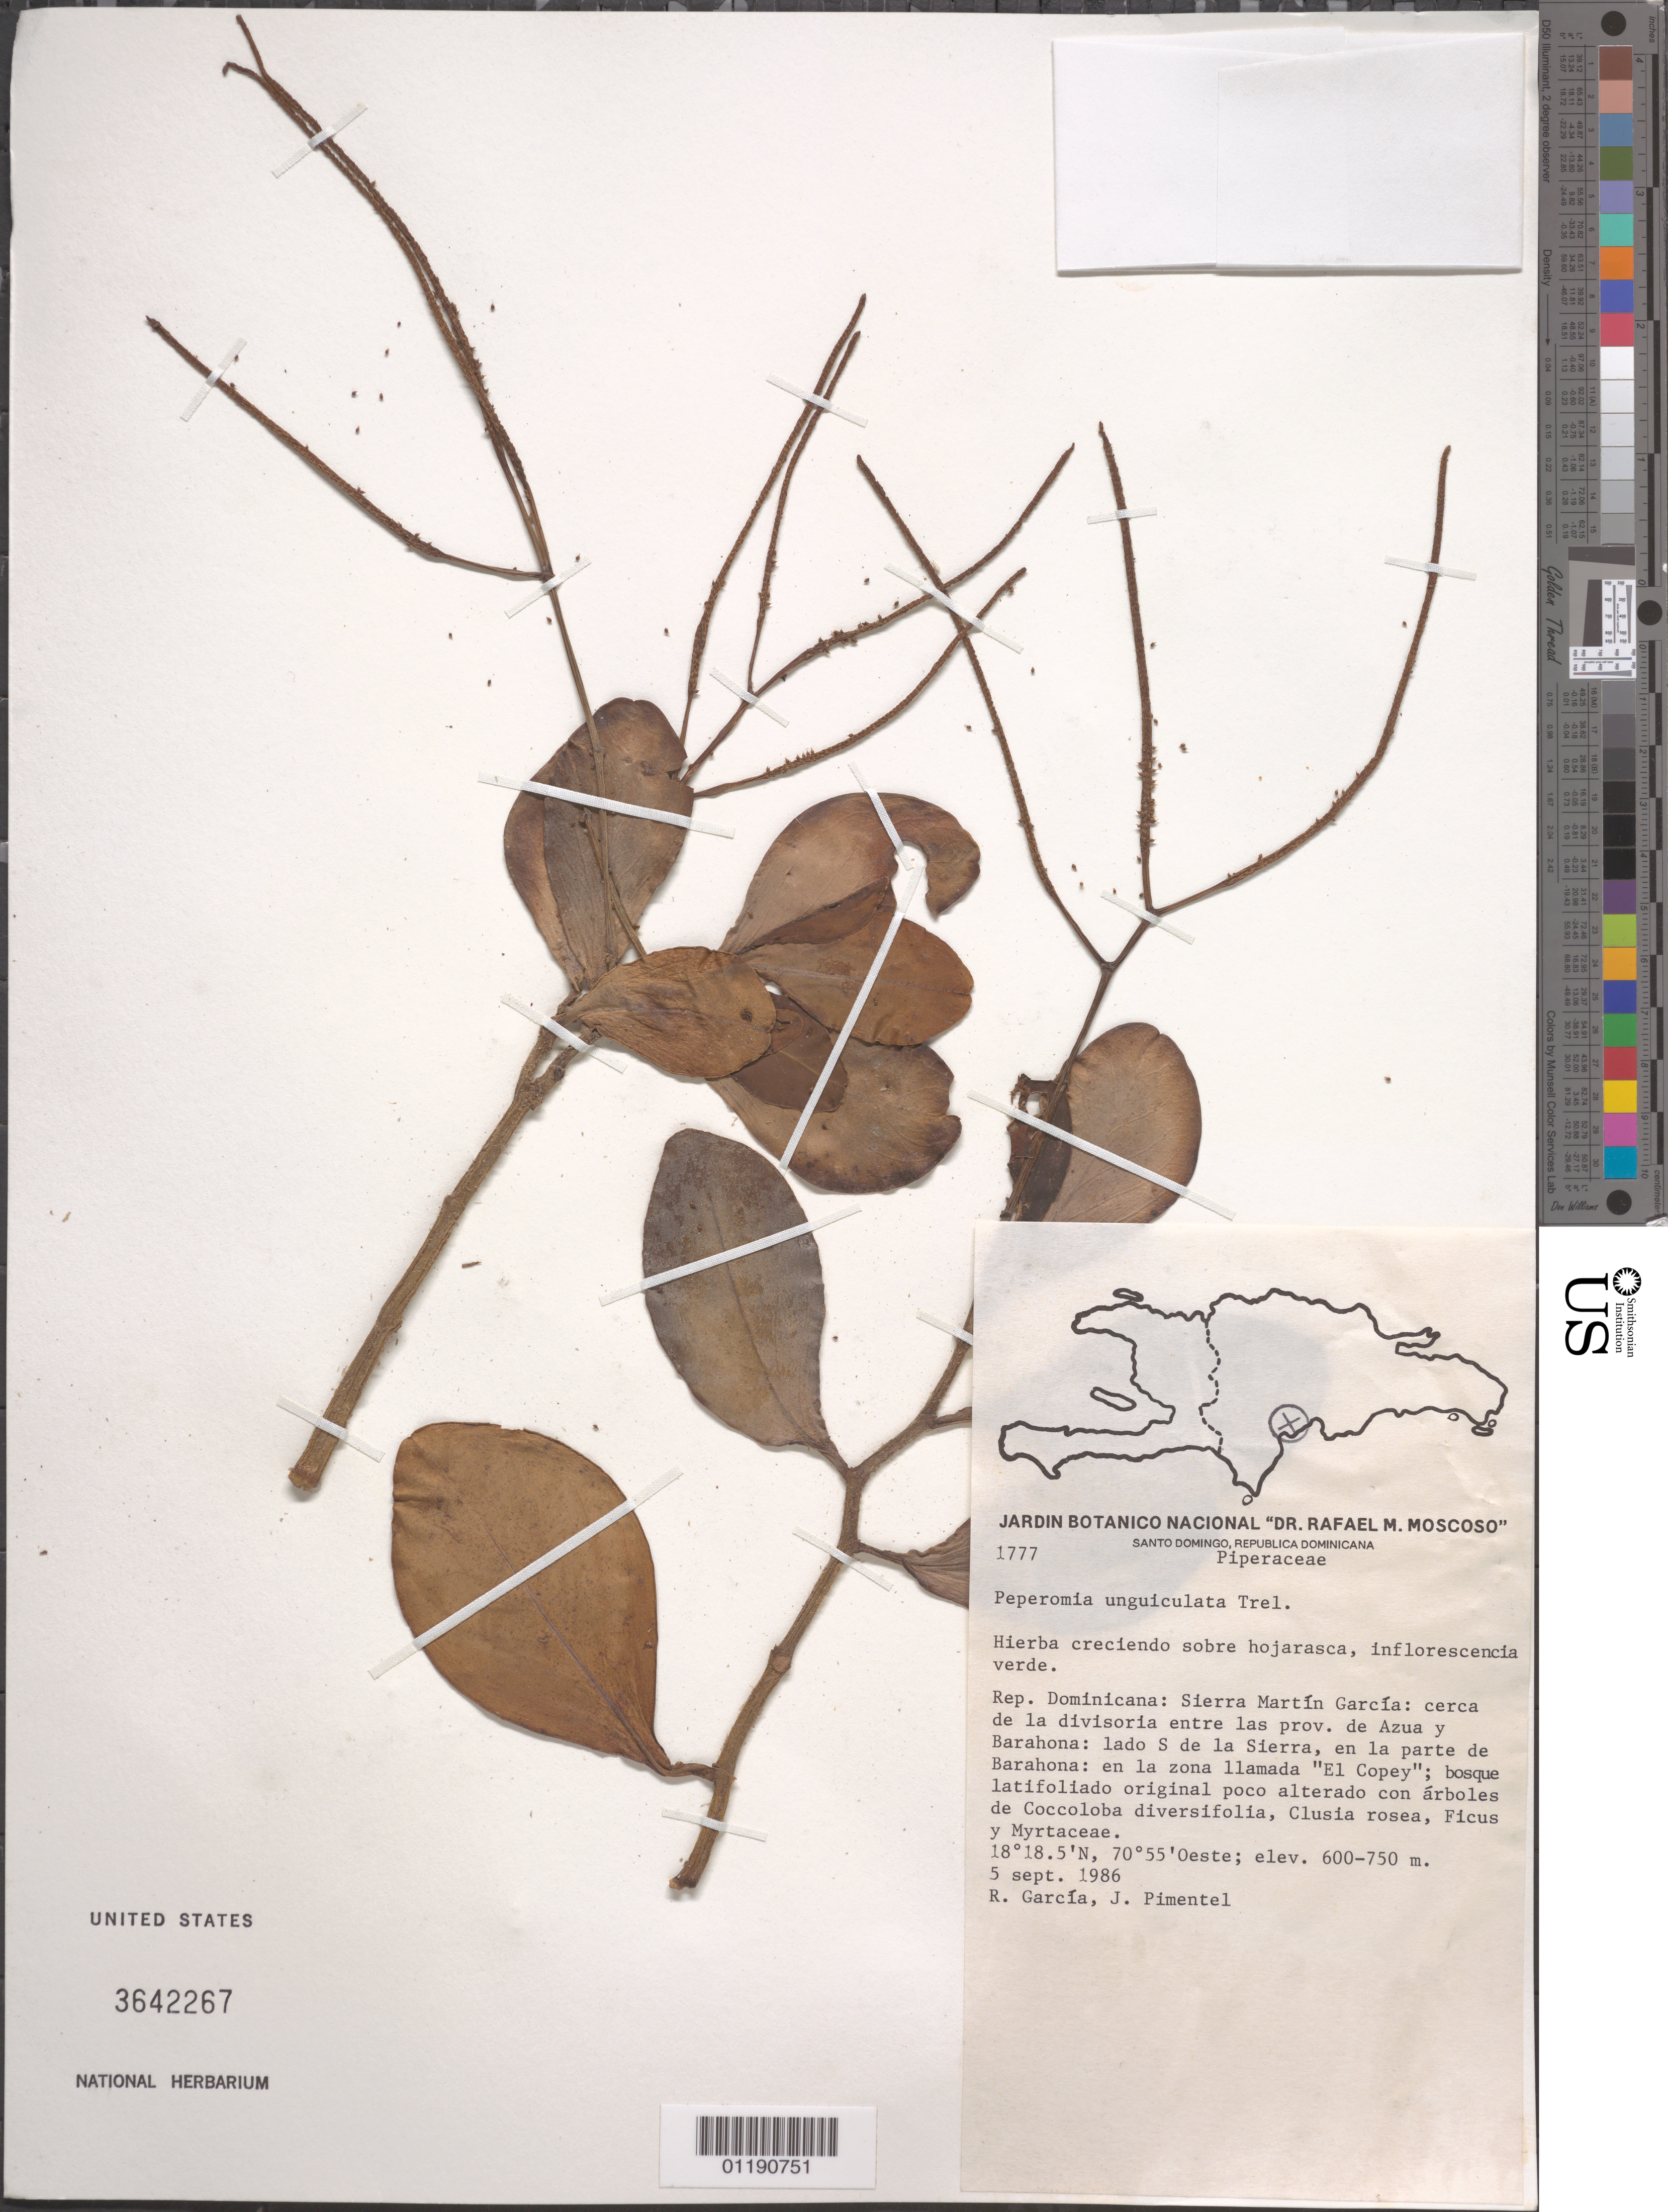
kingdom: Plantae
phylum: Tracheophyta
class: Magnoliopsida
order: Piperales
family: Piperaceae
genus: Peperomia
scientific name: Peperomia unguiculata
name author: Trel.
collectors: R. García & J. Pimentel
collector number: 1777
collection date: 1986-09-05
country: Dominican Republic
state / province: Barahona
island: Hispaniola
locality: Sierra Martín García. Close to the division between the provinces Azua and Barahona. S side of the Sierra, in the part from Barahona, in the area called "El Copey."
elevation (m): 600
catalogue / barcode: US 3642267